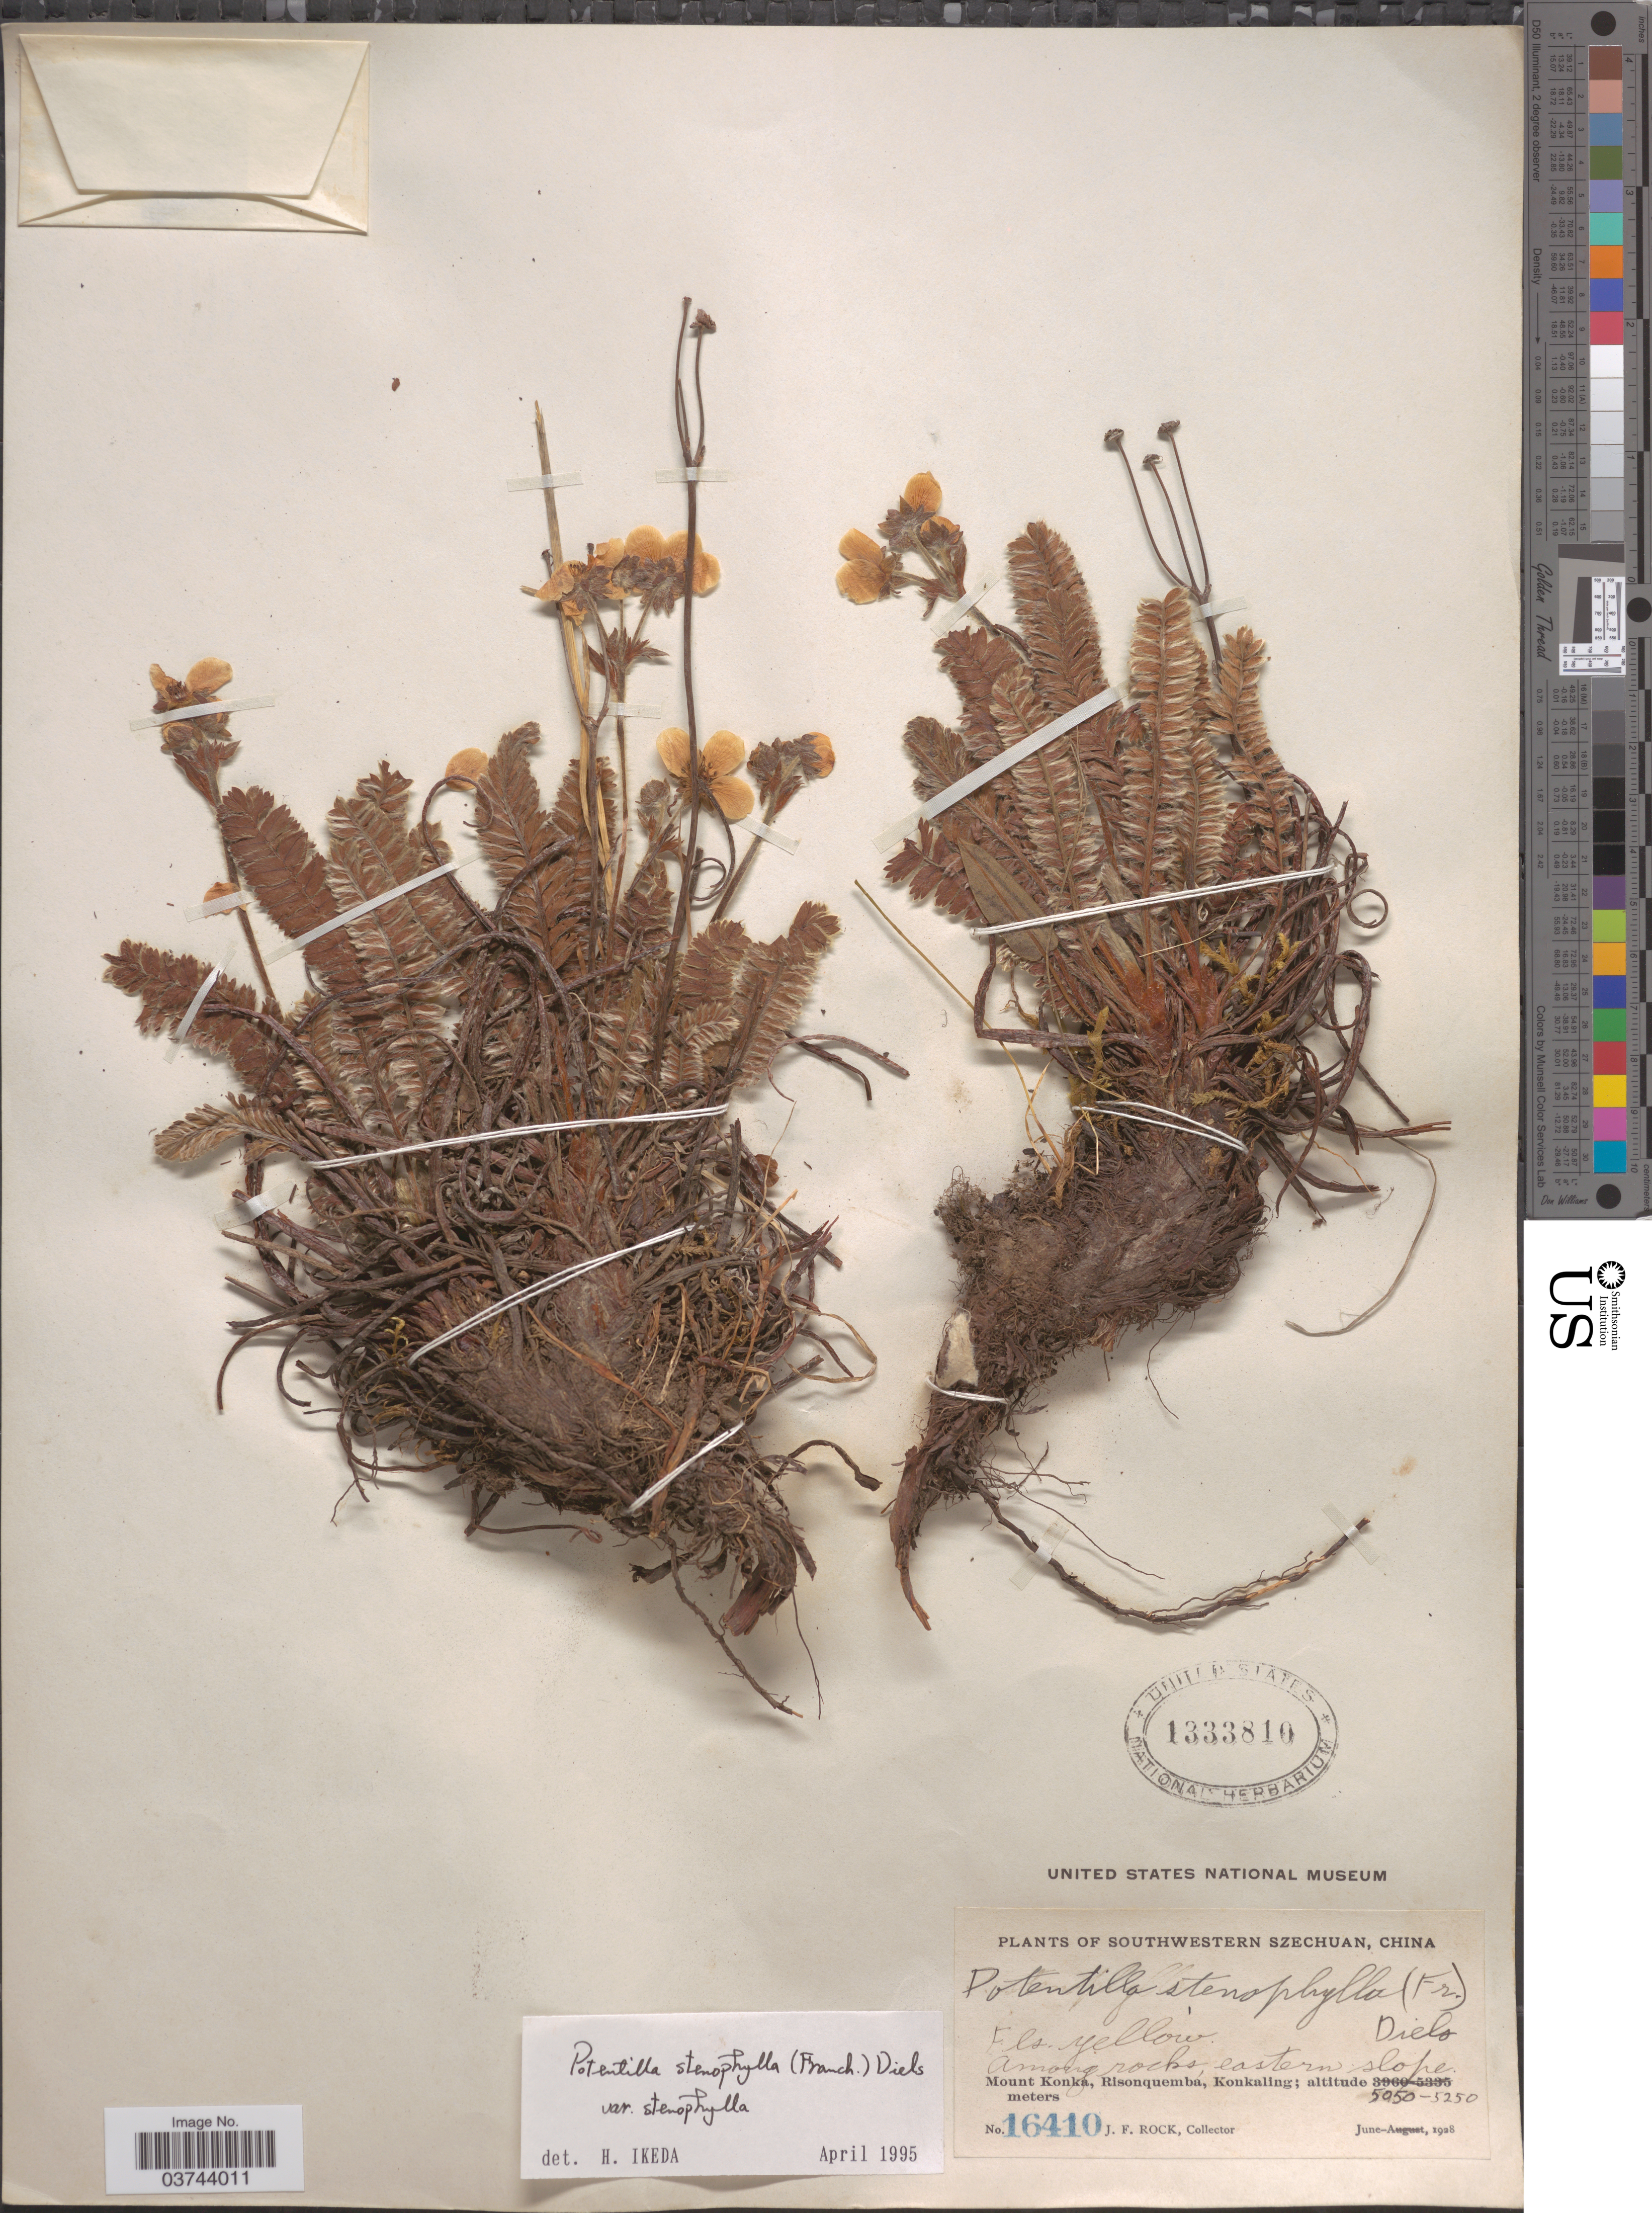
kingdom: Plantae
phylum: Tracheophyta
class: Magnoliopsida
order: Rosales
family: Rosaceae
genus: Potentilla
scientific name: Potentilla stenophylla var. stenophylla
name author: (Franch.) Diels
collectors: J. Rock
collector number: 16410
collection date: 1928-06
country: China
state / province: Sichuan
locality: Southwestern Szechuan. Eastern slope. Mount Konka, Risonquemba, Konkaling.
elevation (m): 5050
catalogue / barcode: US 1333810